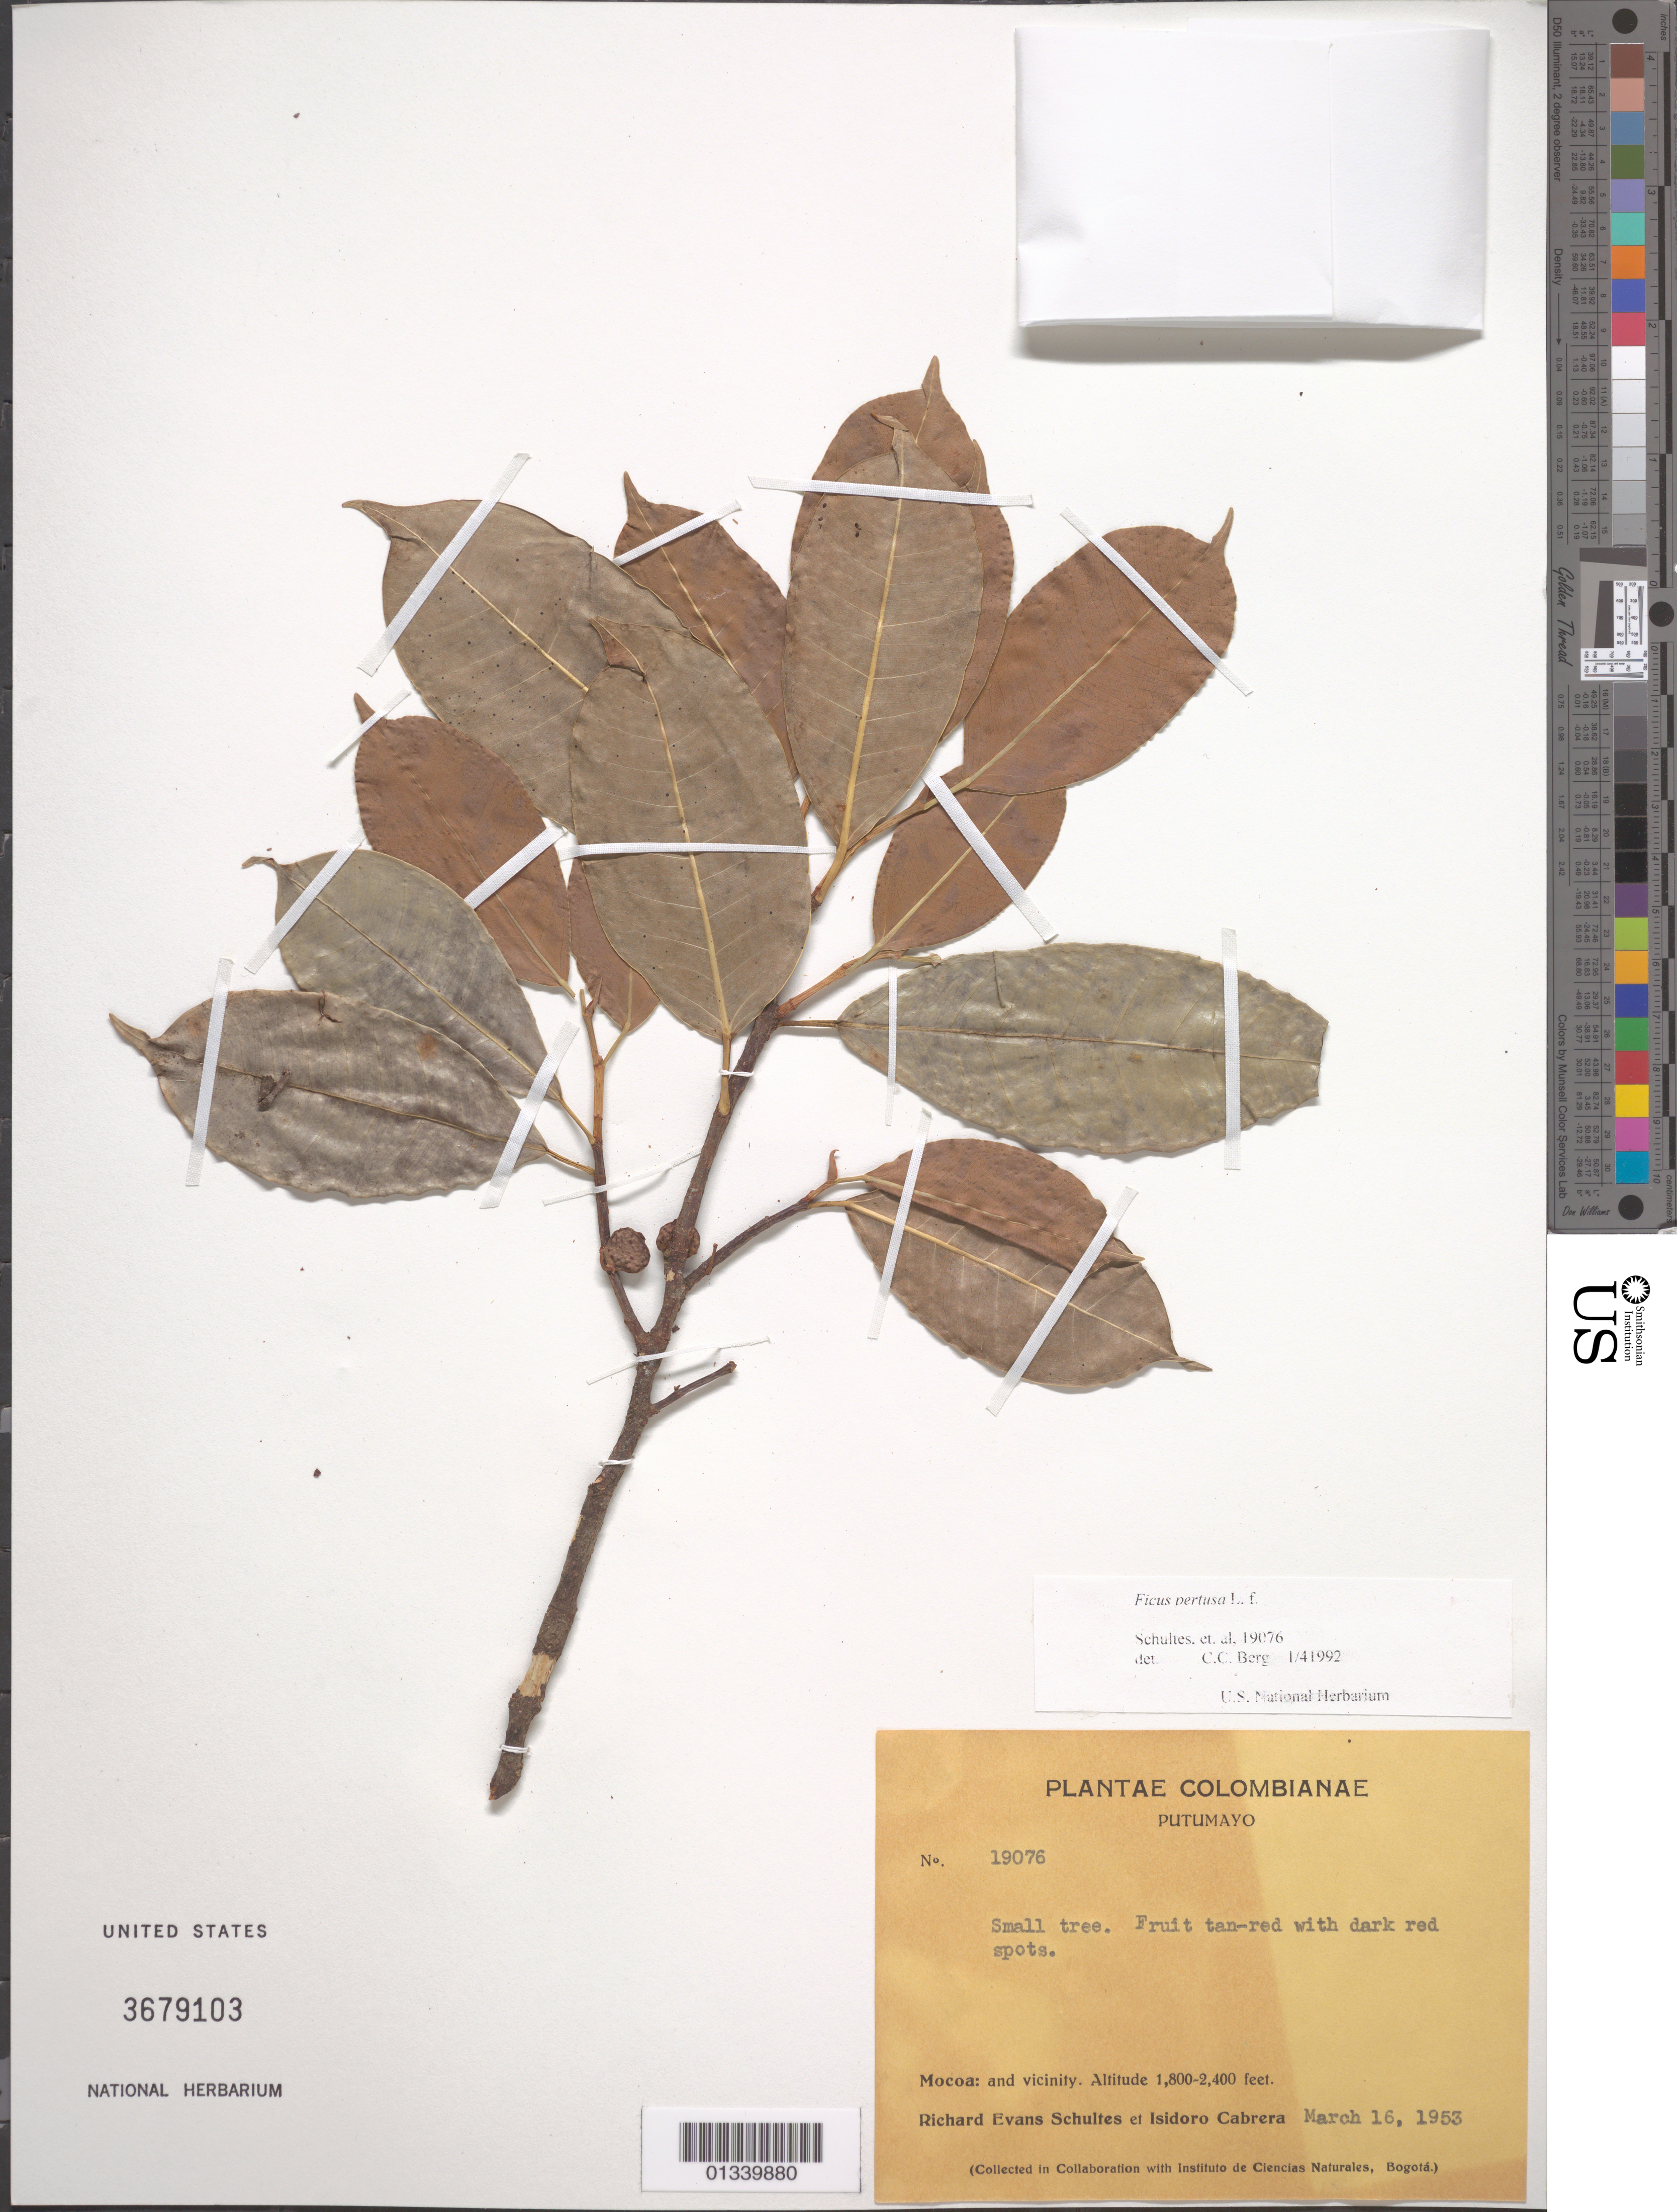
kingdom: Plantae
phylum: Tracheophyta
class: Magnoliopsida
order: Rosales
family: Moraceae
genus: Ficus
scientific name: Ficus pertusa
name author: L. f.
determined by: Berg, C. C.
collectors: R. E. Schultes & I. Cabrera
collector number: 19076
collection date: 1953-03-16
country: Colombia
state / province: Putumayo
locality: Mocoa: and vicinity.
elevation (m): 549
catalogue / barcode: US 3679103